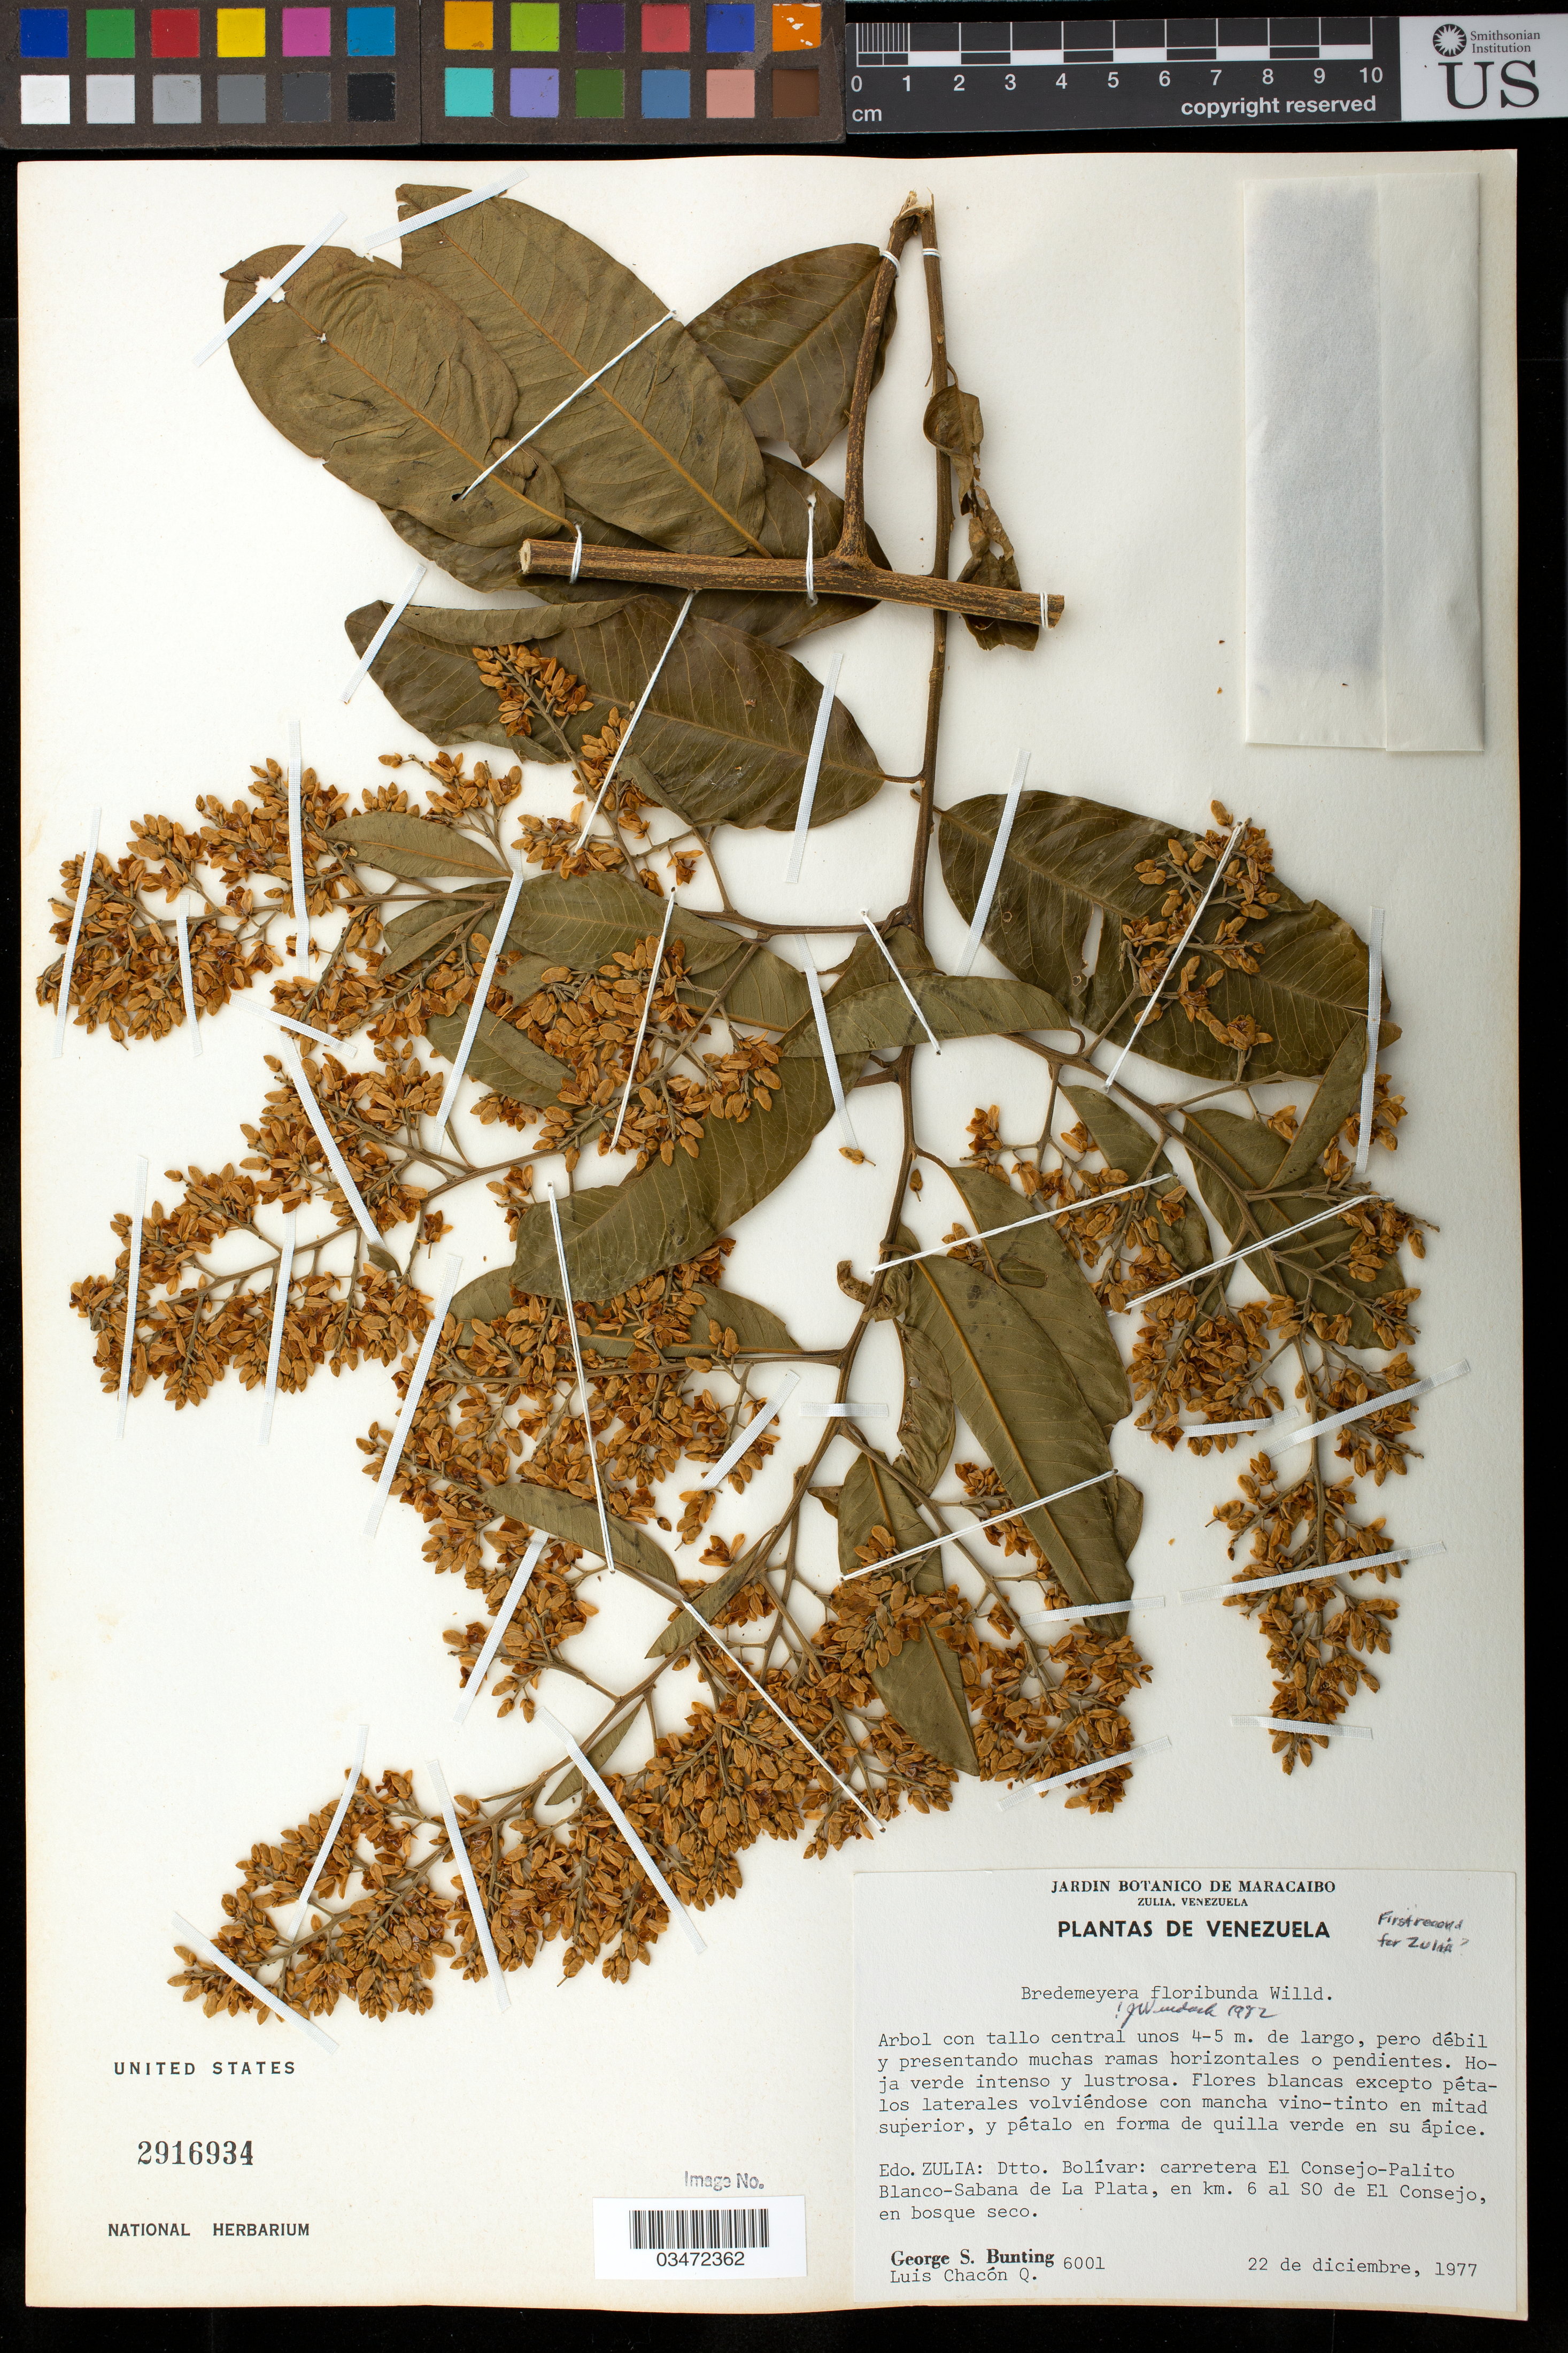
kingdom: Plantae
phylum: Tracheophyta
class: Magnoliopsida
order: Fabales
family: Polygalaceae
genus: Bredemeyera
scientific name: Bredemeyera floribunda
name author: Willd.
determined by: Wurdack, John J., (US), US (UNITED STATES)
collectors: G. S. Bunting & L. Chacón Q.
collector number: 6001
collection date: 1977-12-22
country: Venezuela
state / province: Zulia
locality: Dtto. Bolívar; carretera El Consejo-Palito Blanco-Sabana de La Plata, en km 6 al SO de El Consejo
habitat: Bosque seco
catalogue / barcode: US 2916934